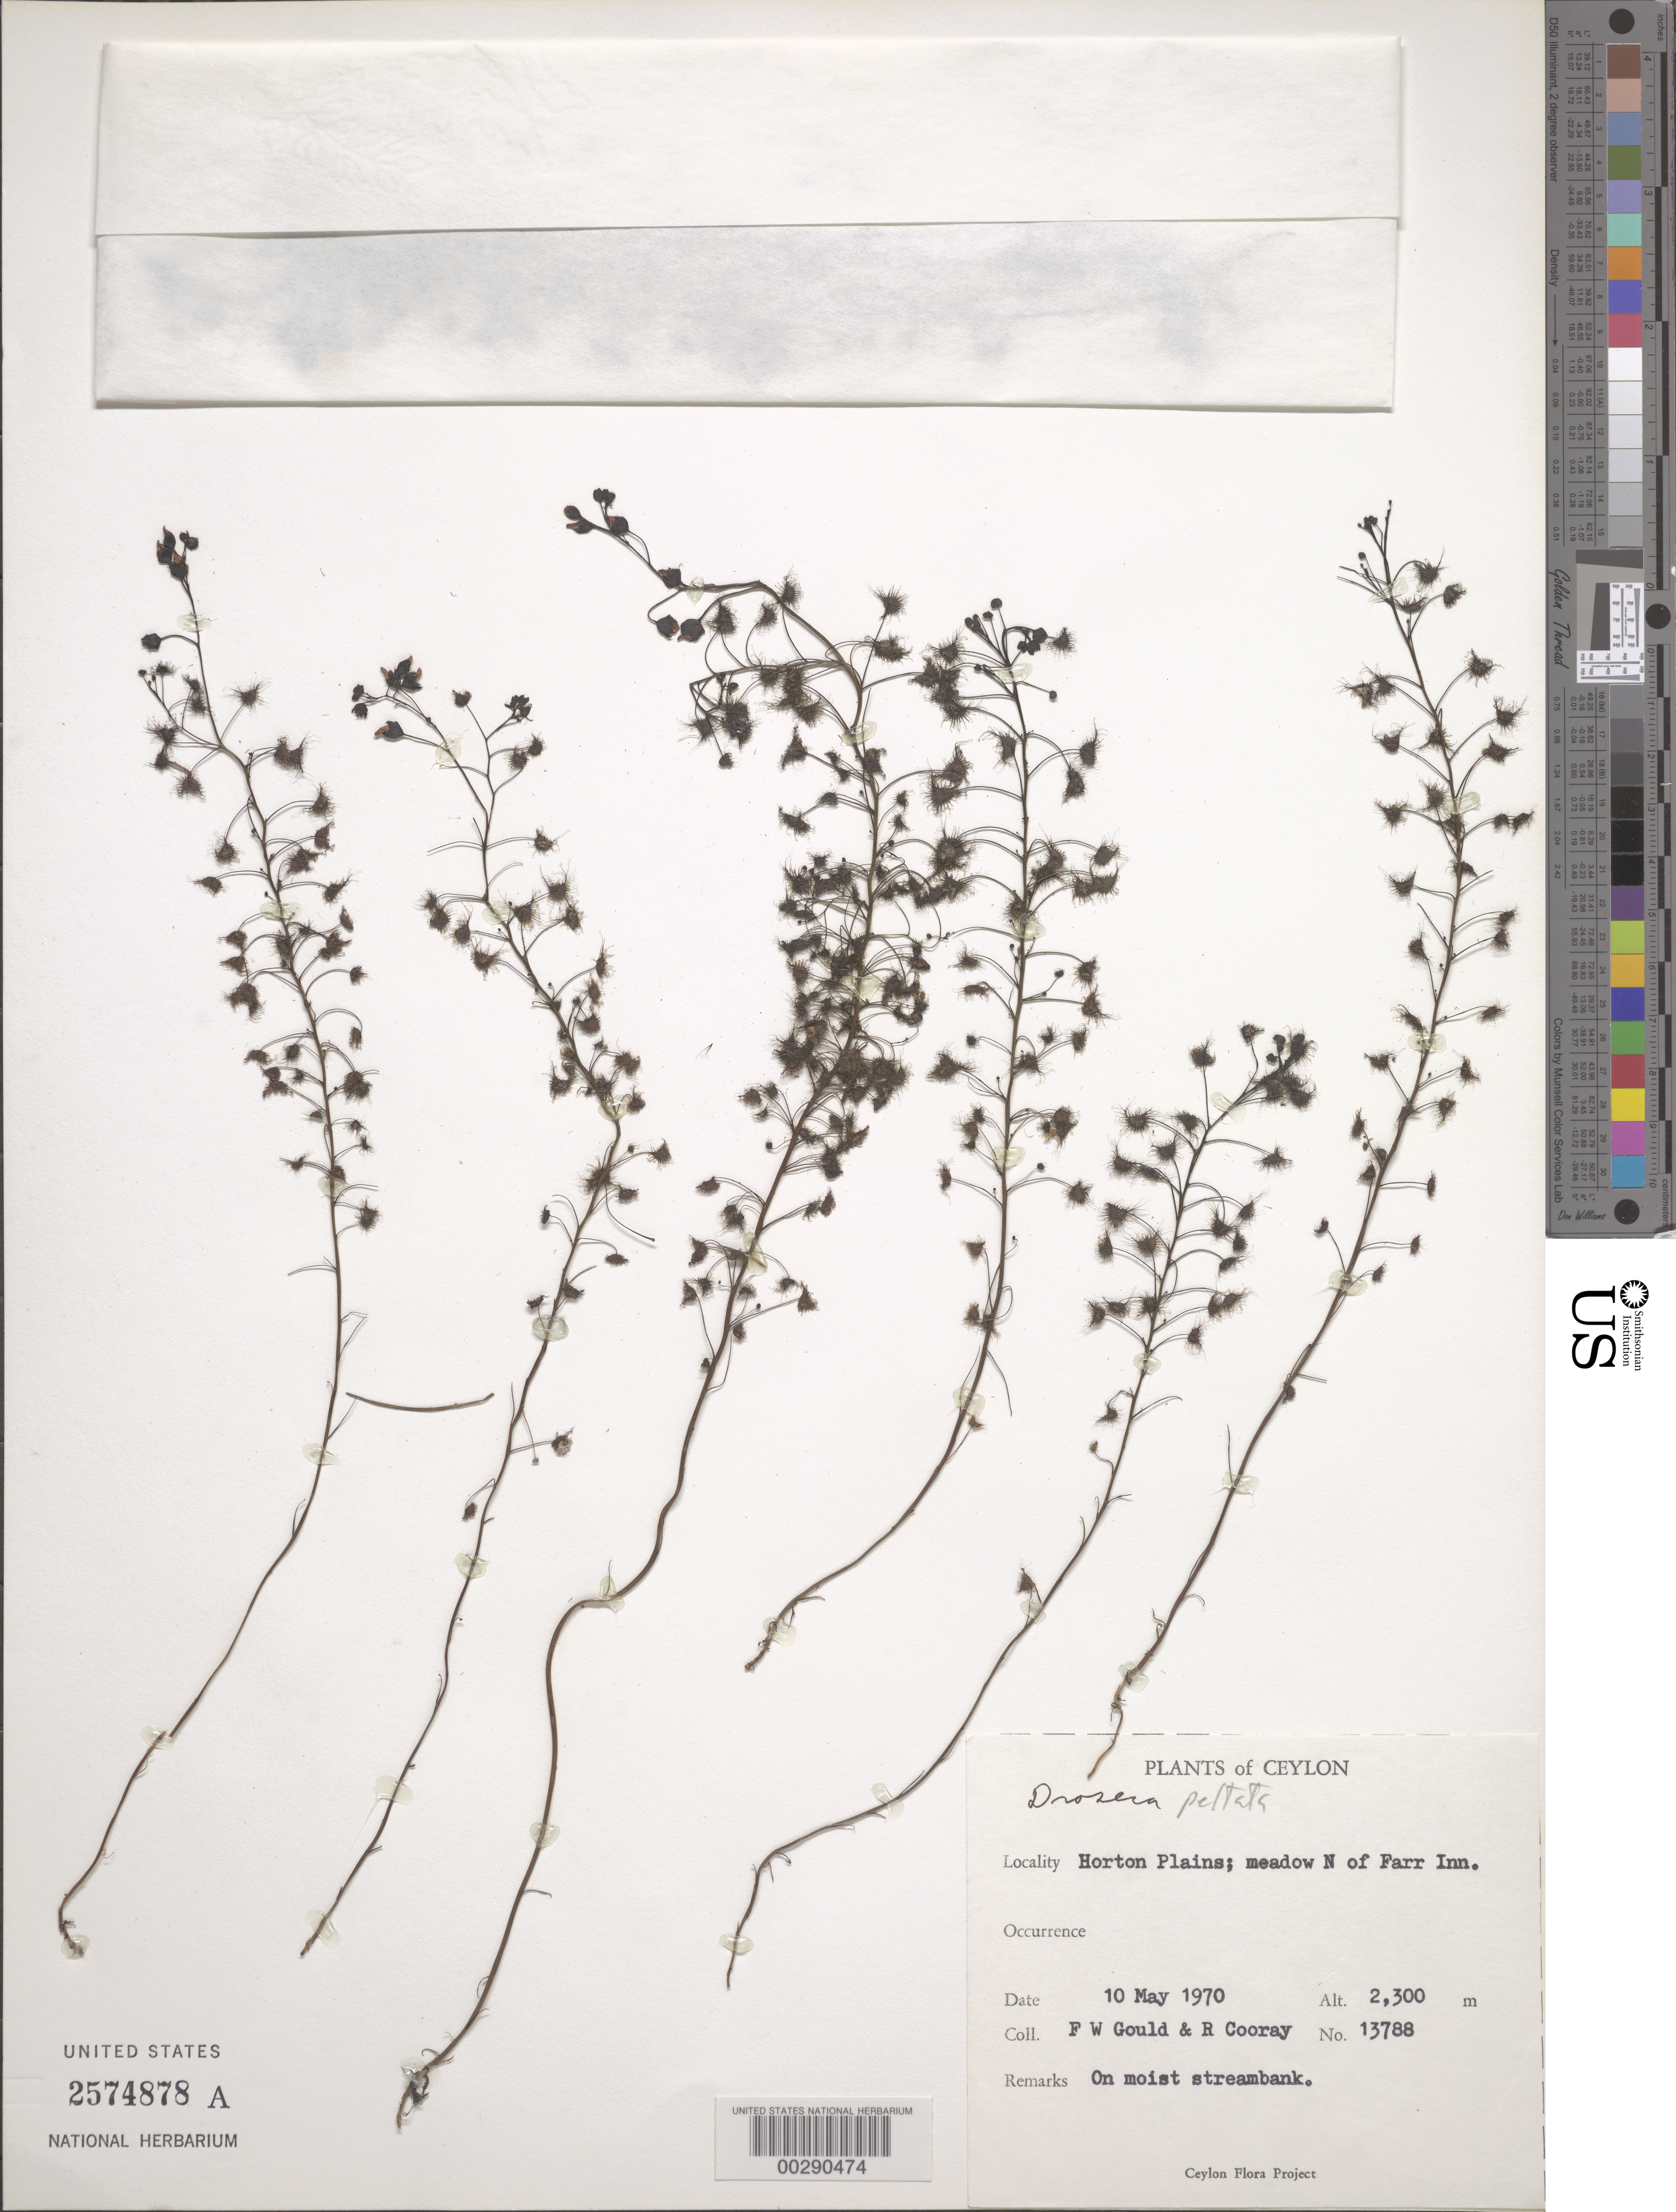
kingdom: Plantae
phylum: Tracheophyta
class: Magnoliopsida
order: Caryophyllales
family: Droseraceae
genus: Drosera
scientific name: Drosera sp.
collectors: F. W. Gould & R. Cooray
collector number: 13788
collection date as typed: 10 May 1970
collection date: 1970-05-10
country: Sri Lanka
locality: Horton plains, meadow of farr inn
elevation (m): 2300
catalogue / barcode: US 2574878A